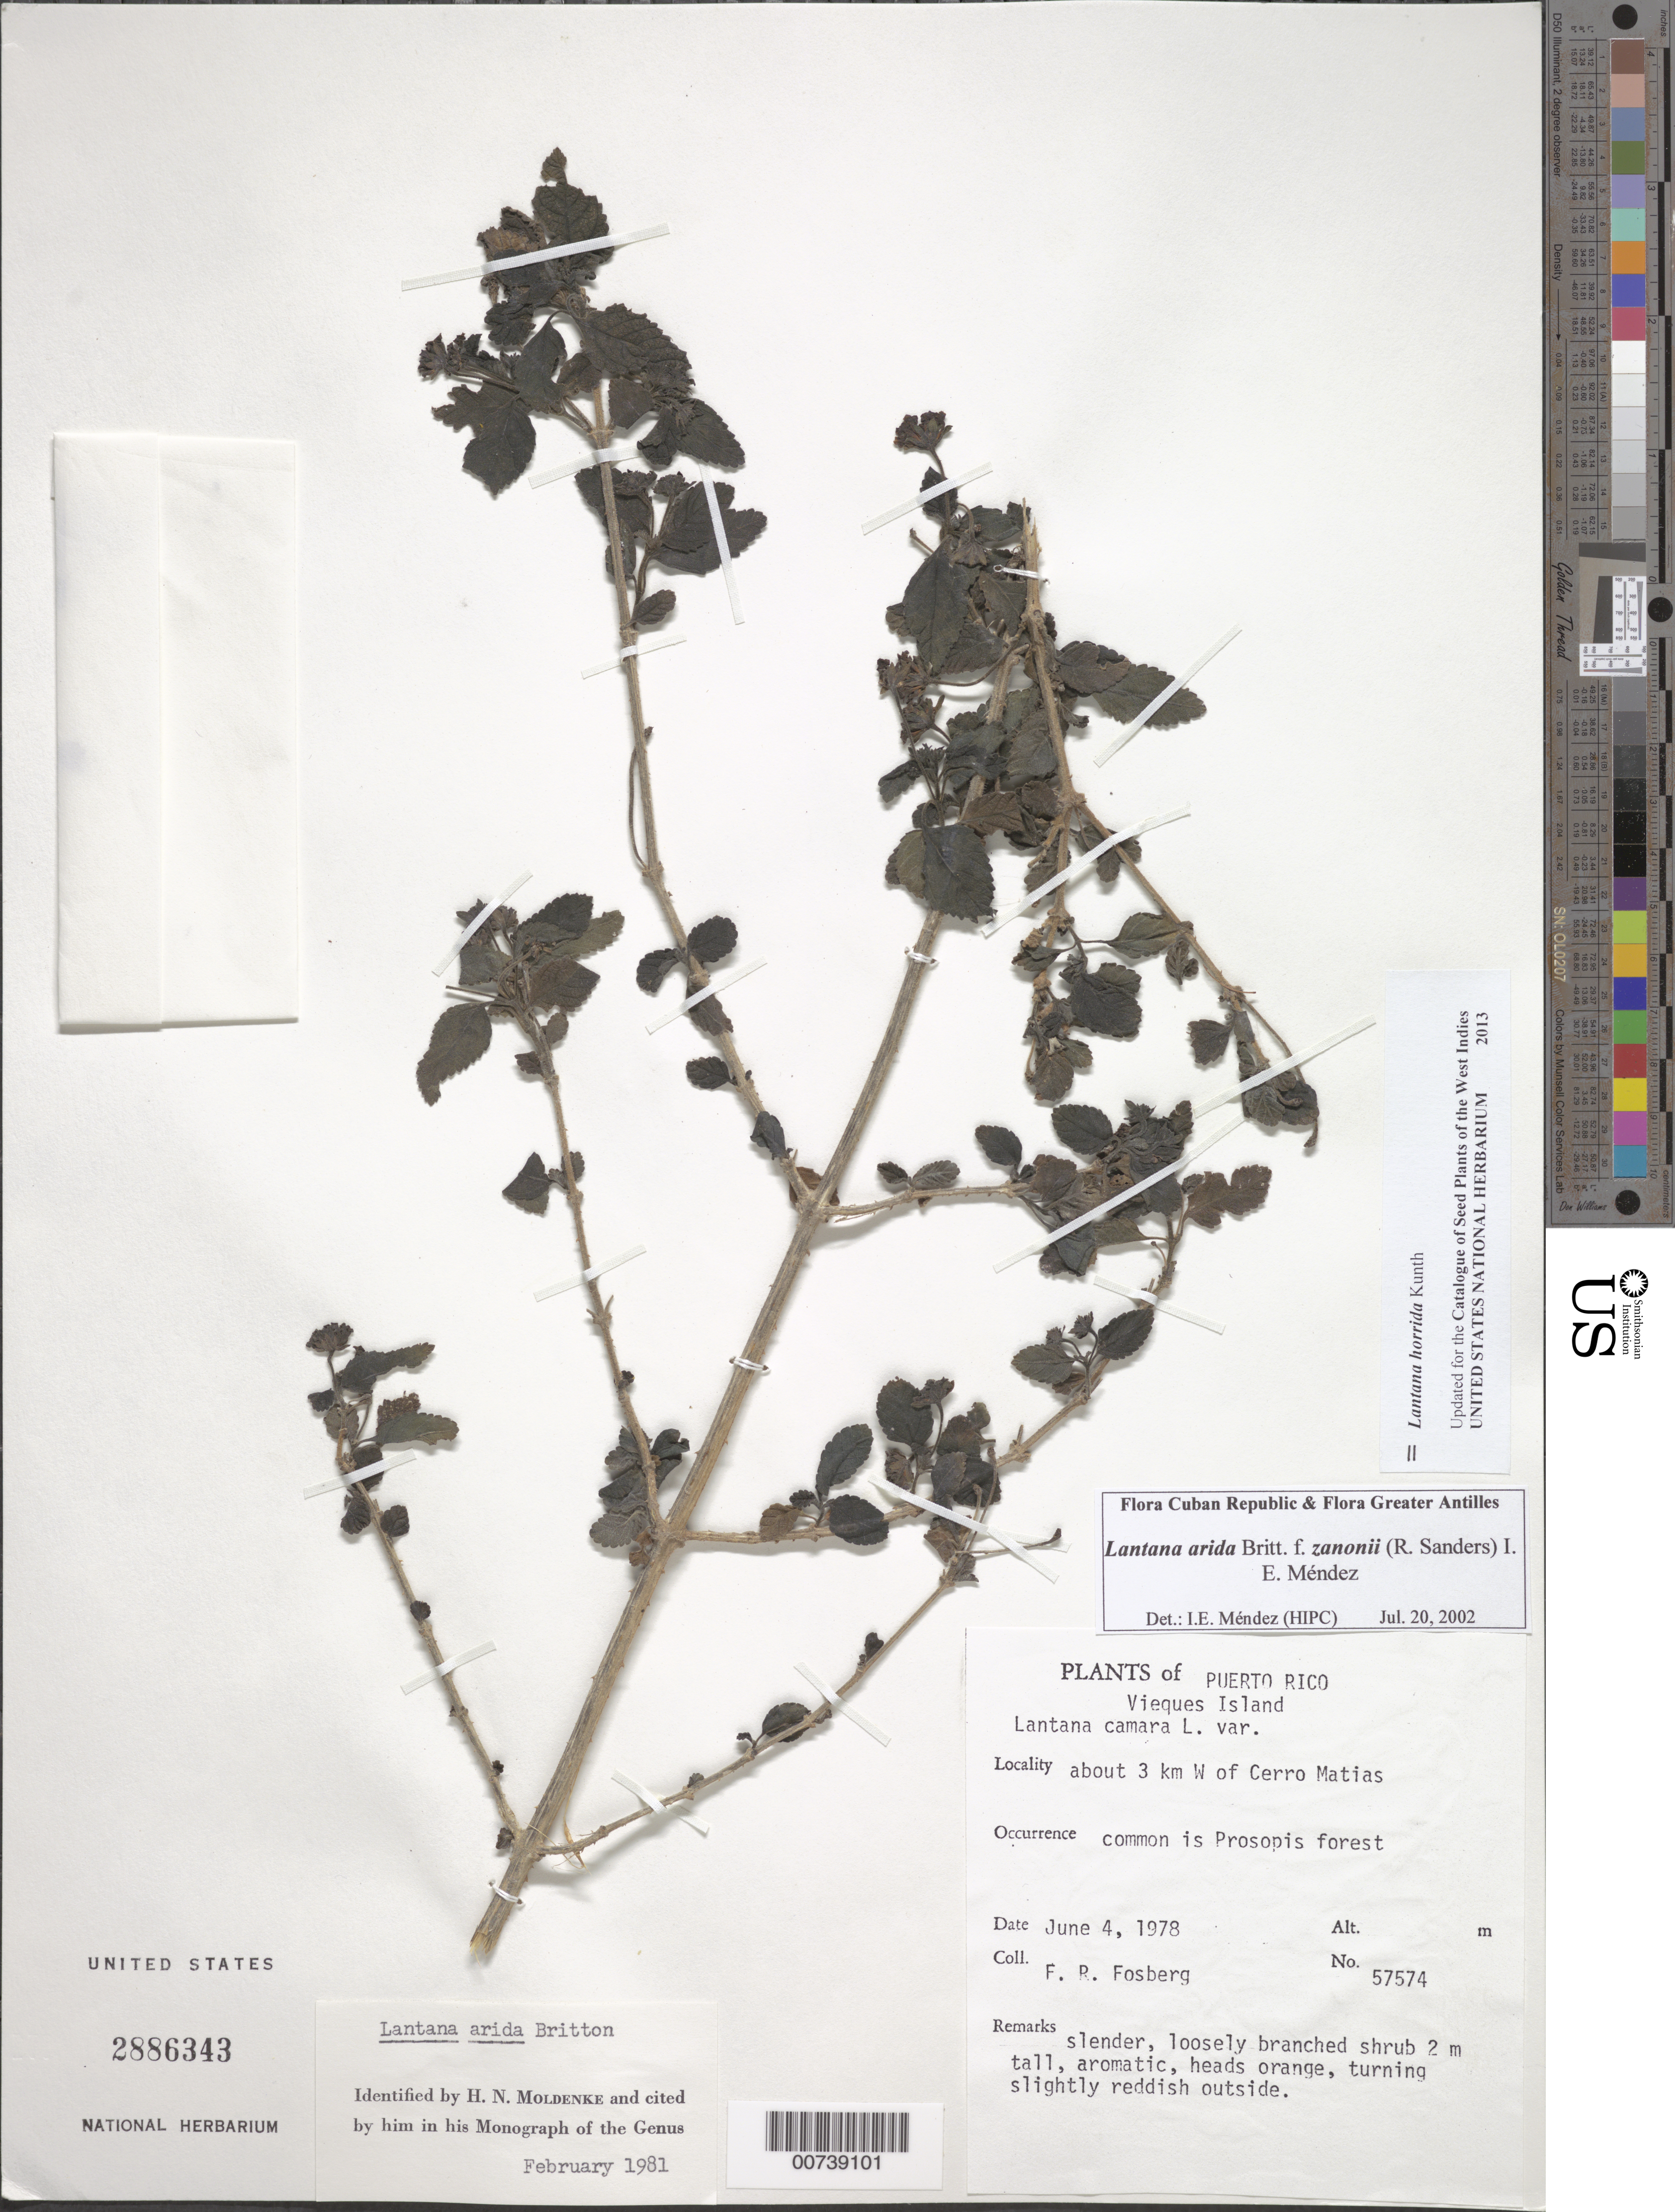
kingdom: Plantae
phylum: Tracheophyta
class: Magnoliopsida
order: Lamiales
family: Verbenaceae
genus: Lantana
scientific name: Lantana horrida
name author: Kunth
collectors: F. R. Fosberg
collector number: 57574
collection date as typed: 04 Jun 1978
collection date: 1978-06-04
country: Puerto Rico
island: Vieques I.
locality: About 3 km W of Cerro Matias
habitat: Common in Prosopis forest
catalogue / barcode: US 2886343